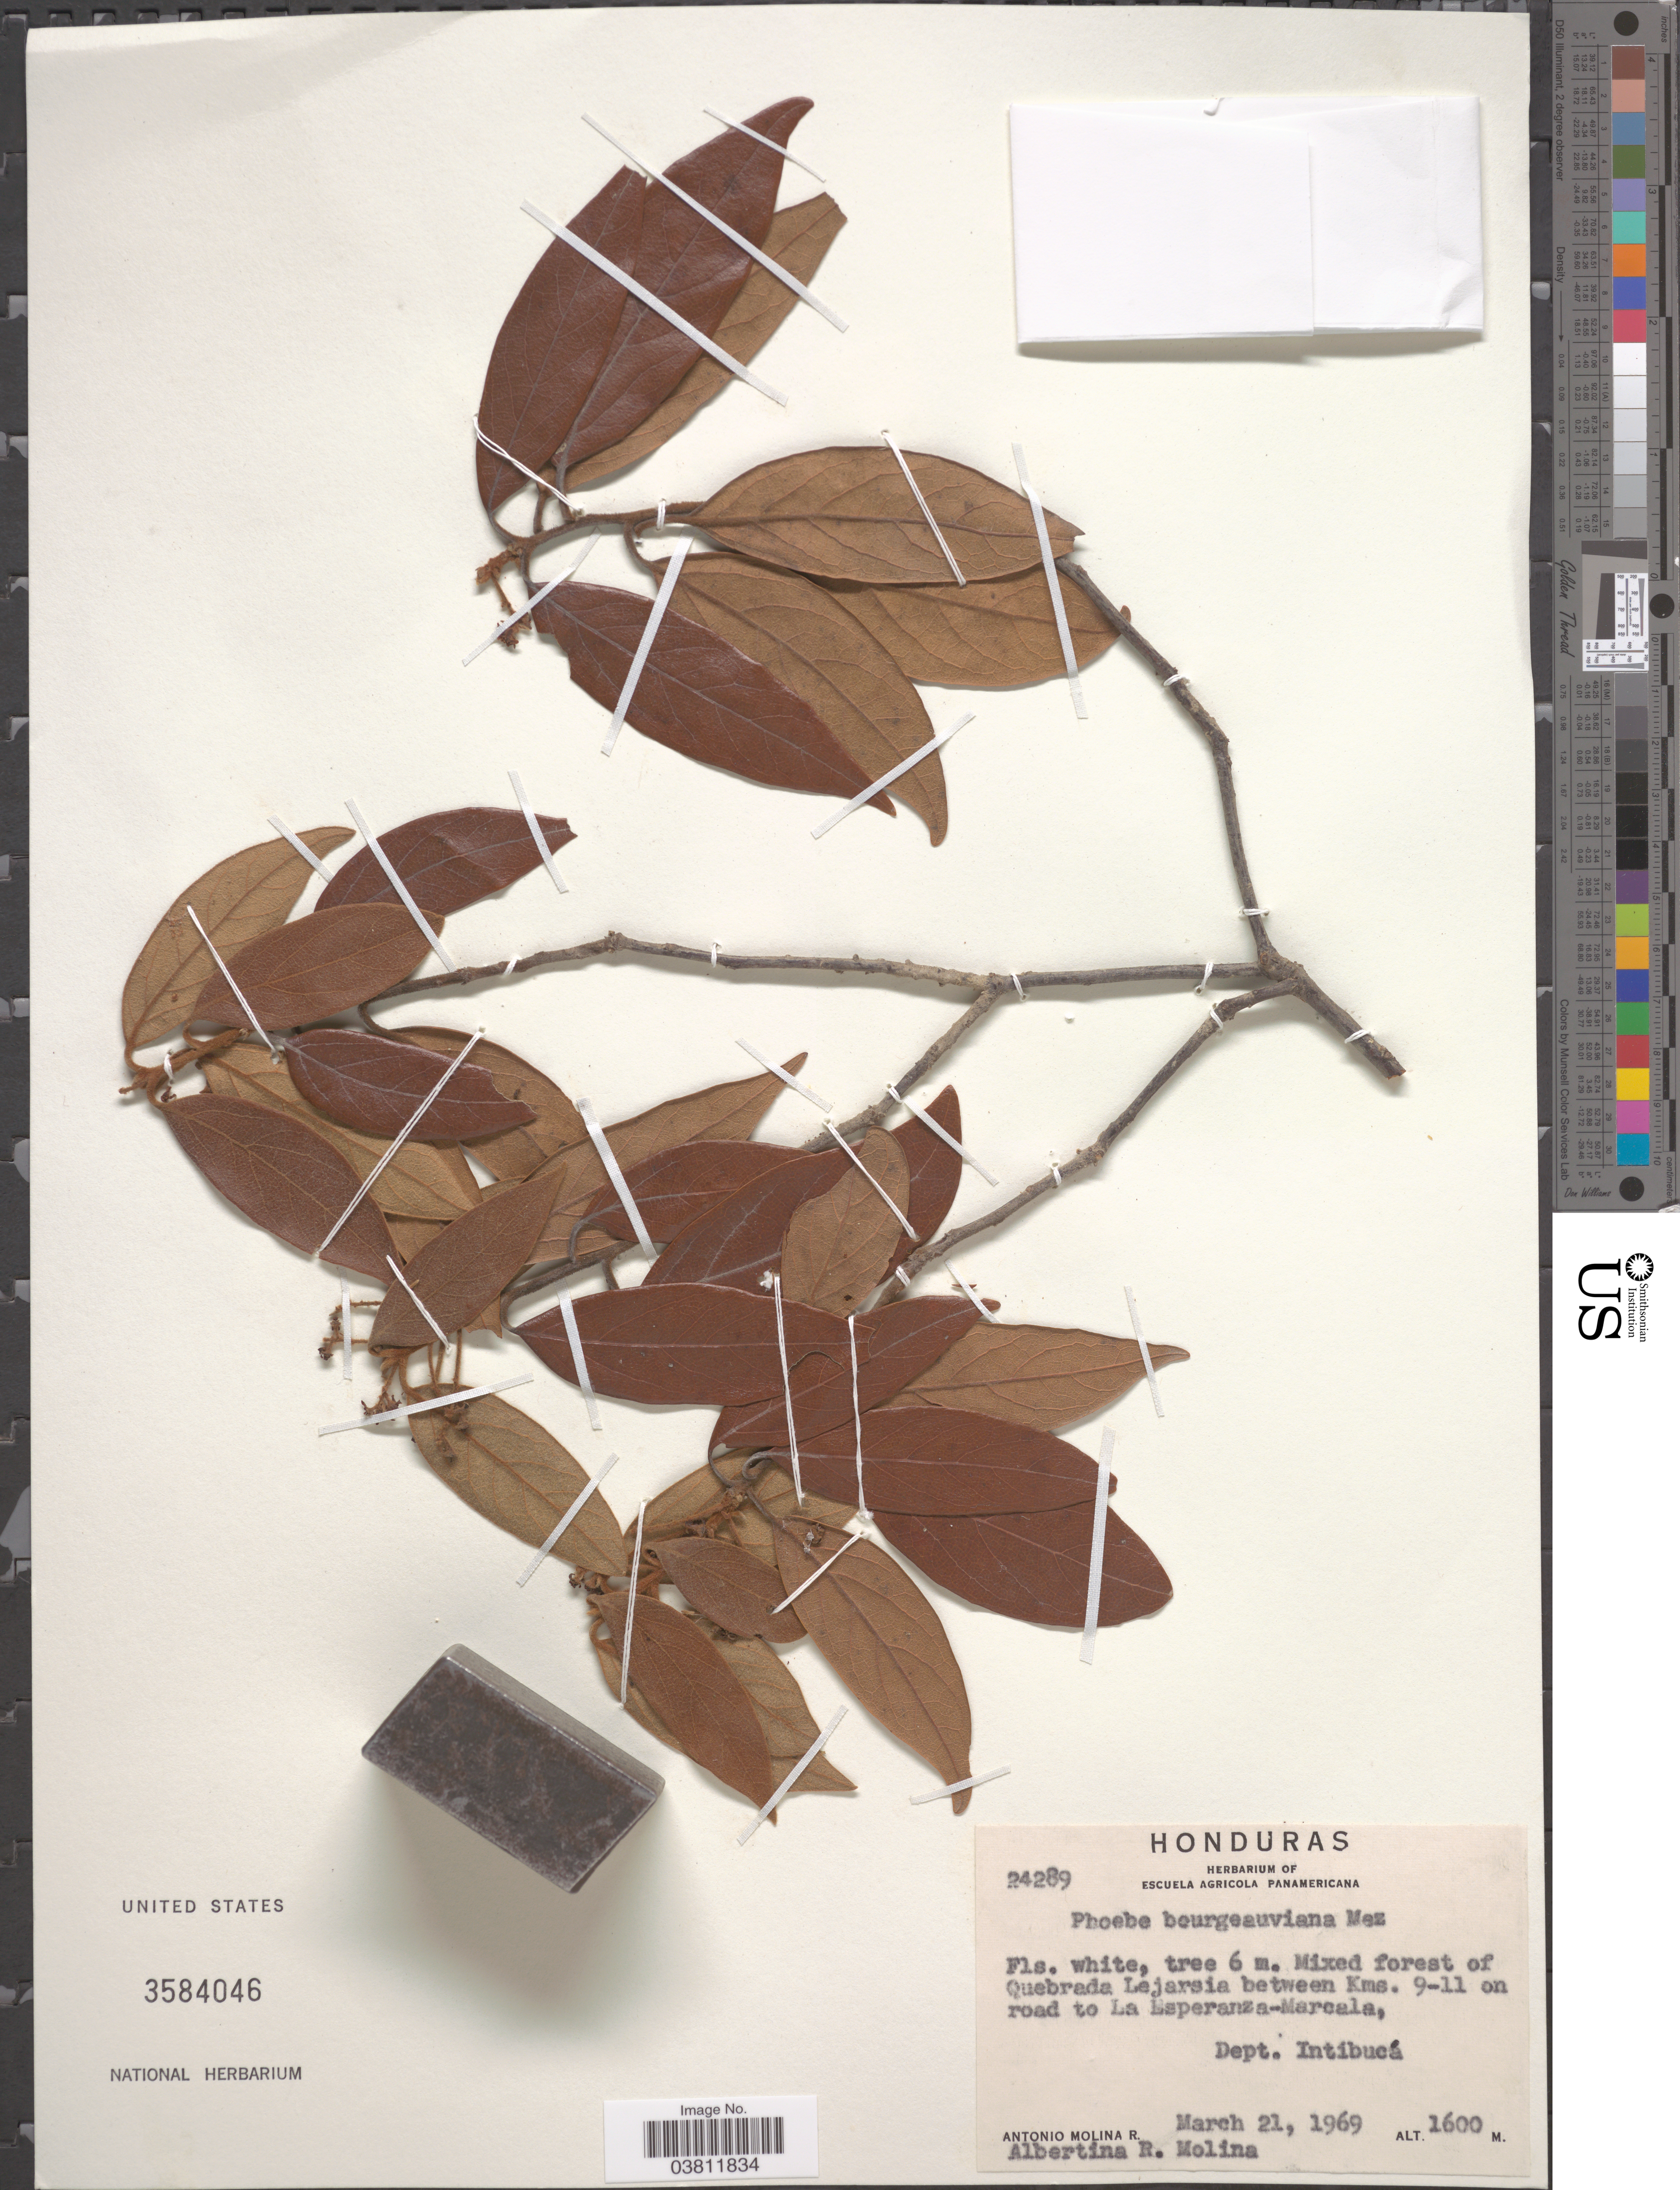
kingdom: Plantae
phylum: Tracheophyta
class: Magnoliopsida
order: Laurales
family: Lauraceae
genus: Phoebe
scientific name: Phoebe bourgeauviana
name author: Mez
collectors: A. Molina R. & A. R. Molina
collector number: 24289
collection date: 1969-03-21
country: Honduras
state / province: Intibuca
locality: Quebrada Lejarsia between Kms. 9-11 on road to La Esperanza-Marcala, Dept. Intibucá.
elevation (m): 1600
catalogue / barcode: US 3584046